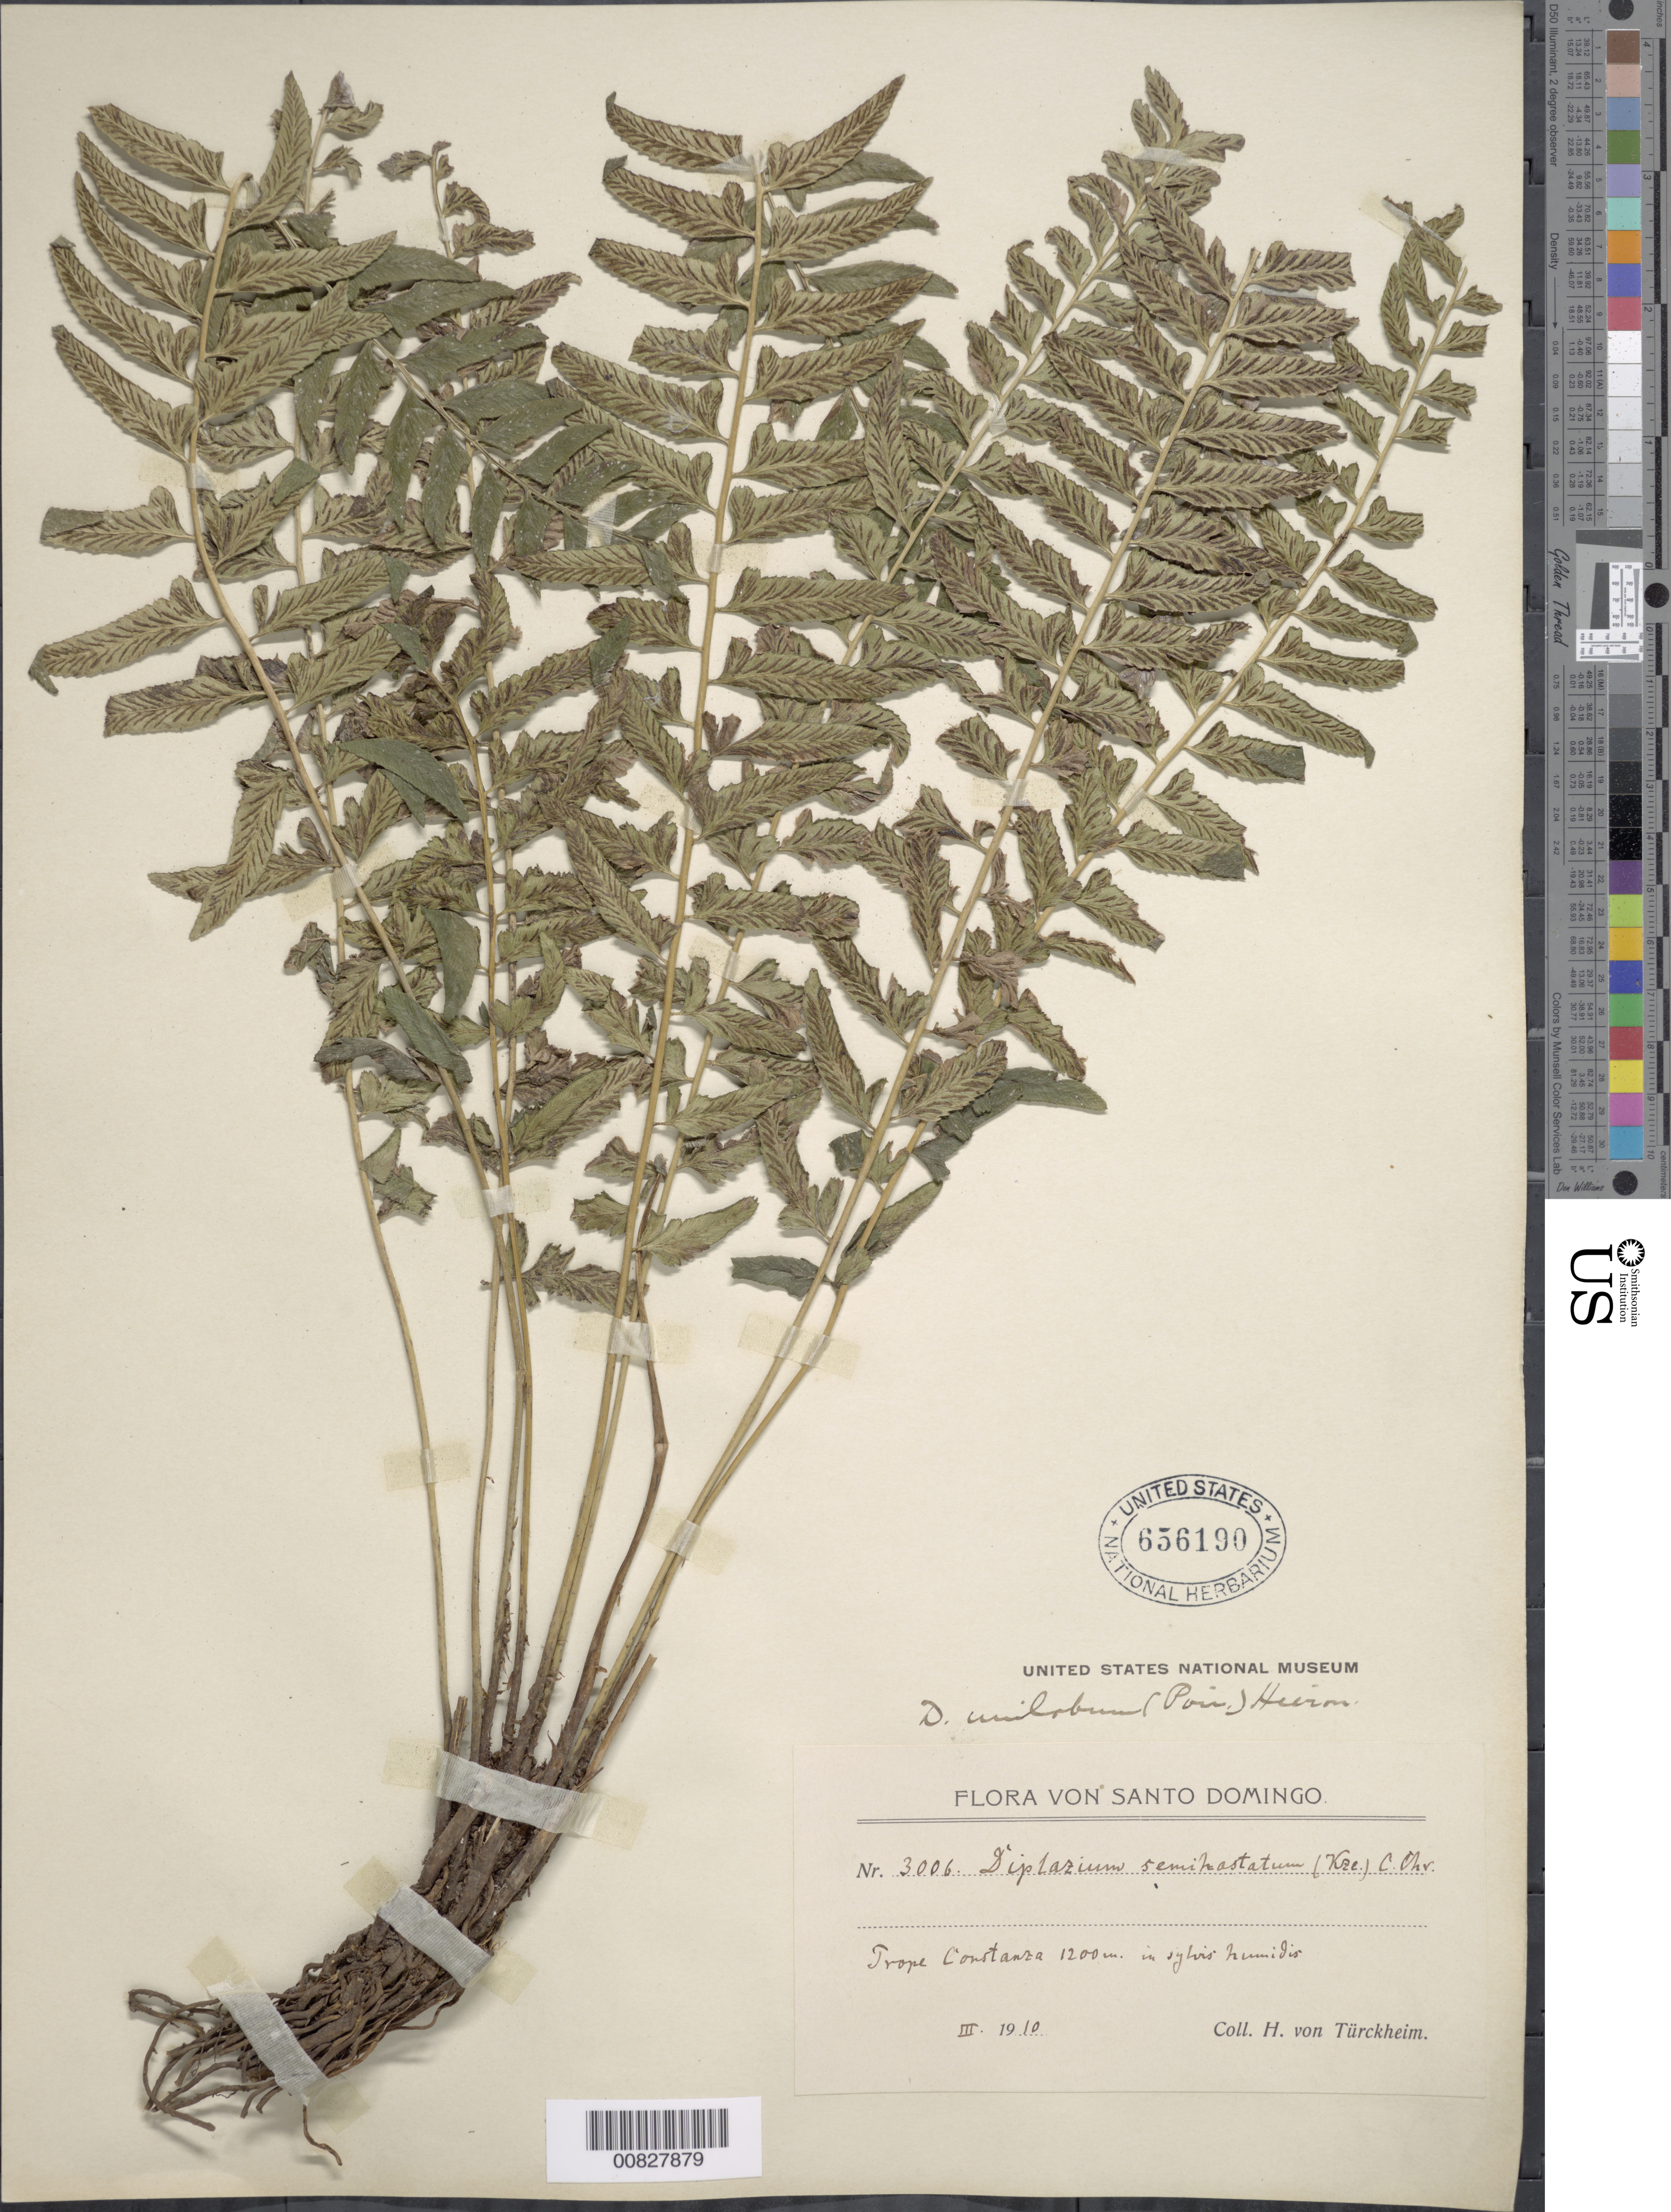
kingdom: Plantae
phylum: Tracheophyta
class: Polypodiopsida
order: Polypodiales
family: Athyriaceae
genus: Diplazium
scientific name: Diplazium unilobum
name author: (Poir.) Hieron.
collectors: H. von Türckheim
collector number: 3006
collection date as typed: Mar 1910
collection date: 1910-03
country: Dominican Republic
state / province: La Vega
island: Hispaniola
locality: Constanza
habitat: Sylvis humidis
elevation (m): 1200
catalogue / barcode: US 656190